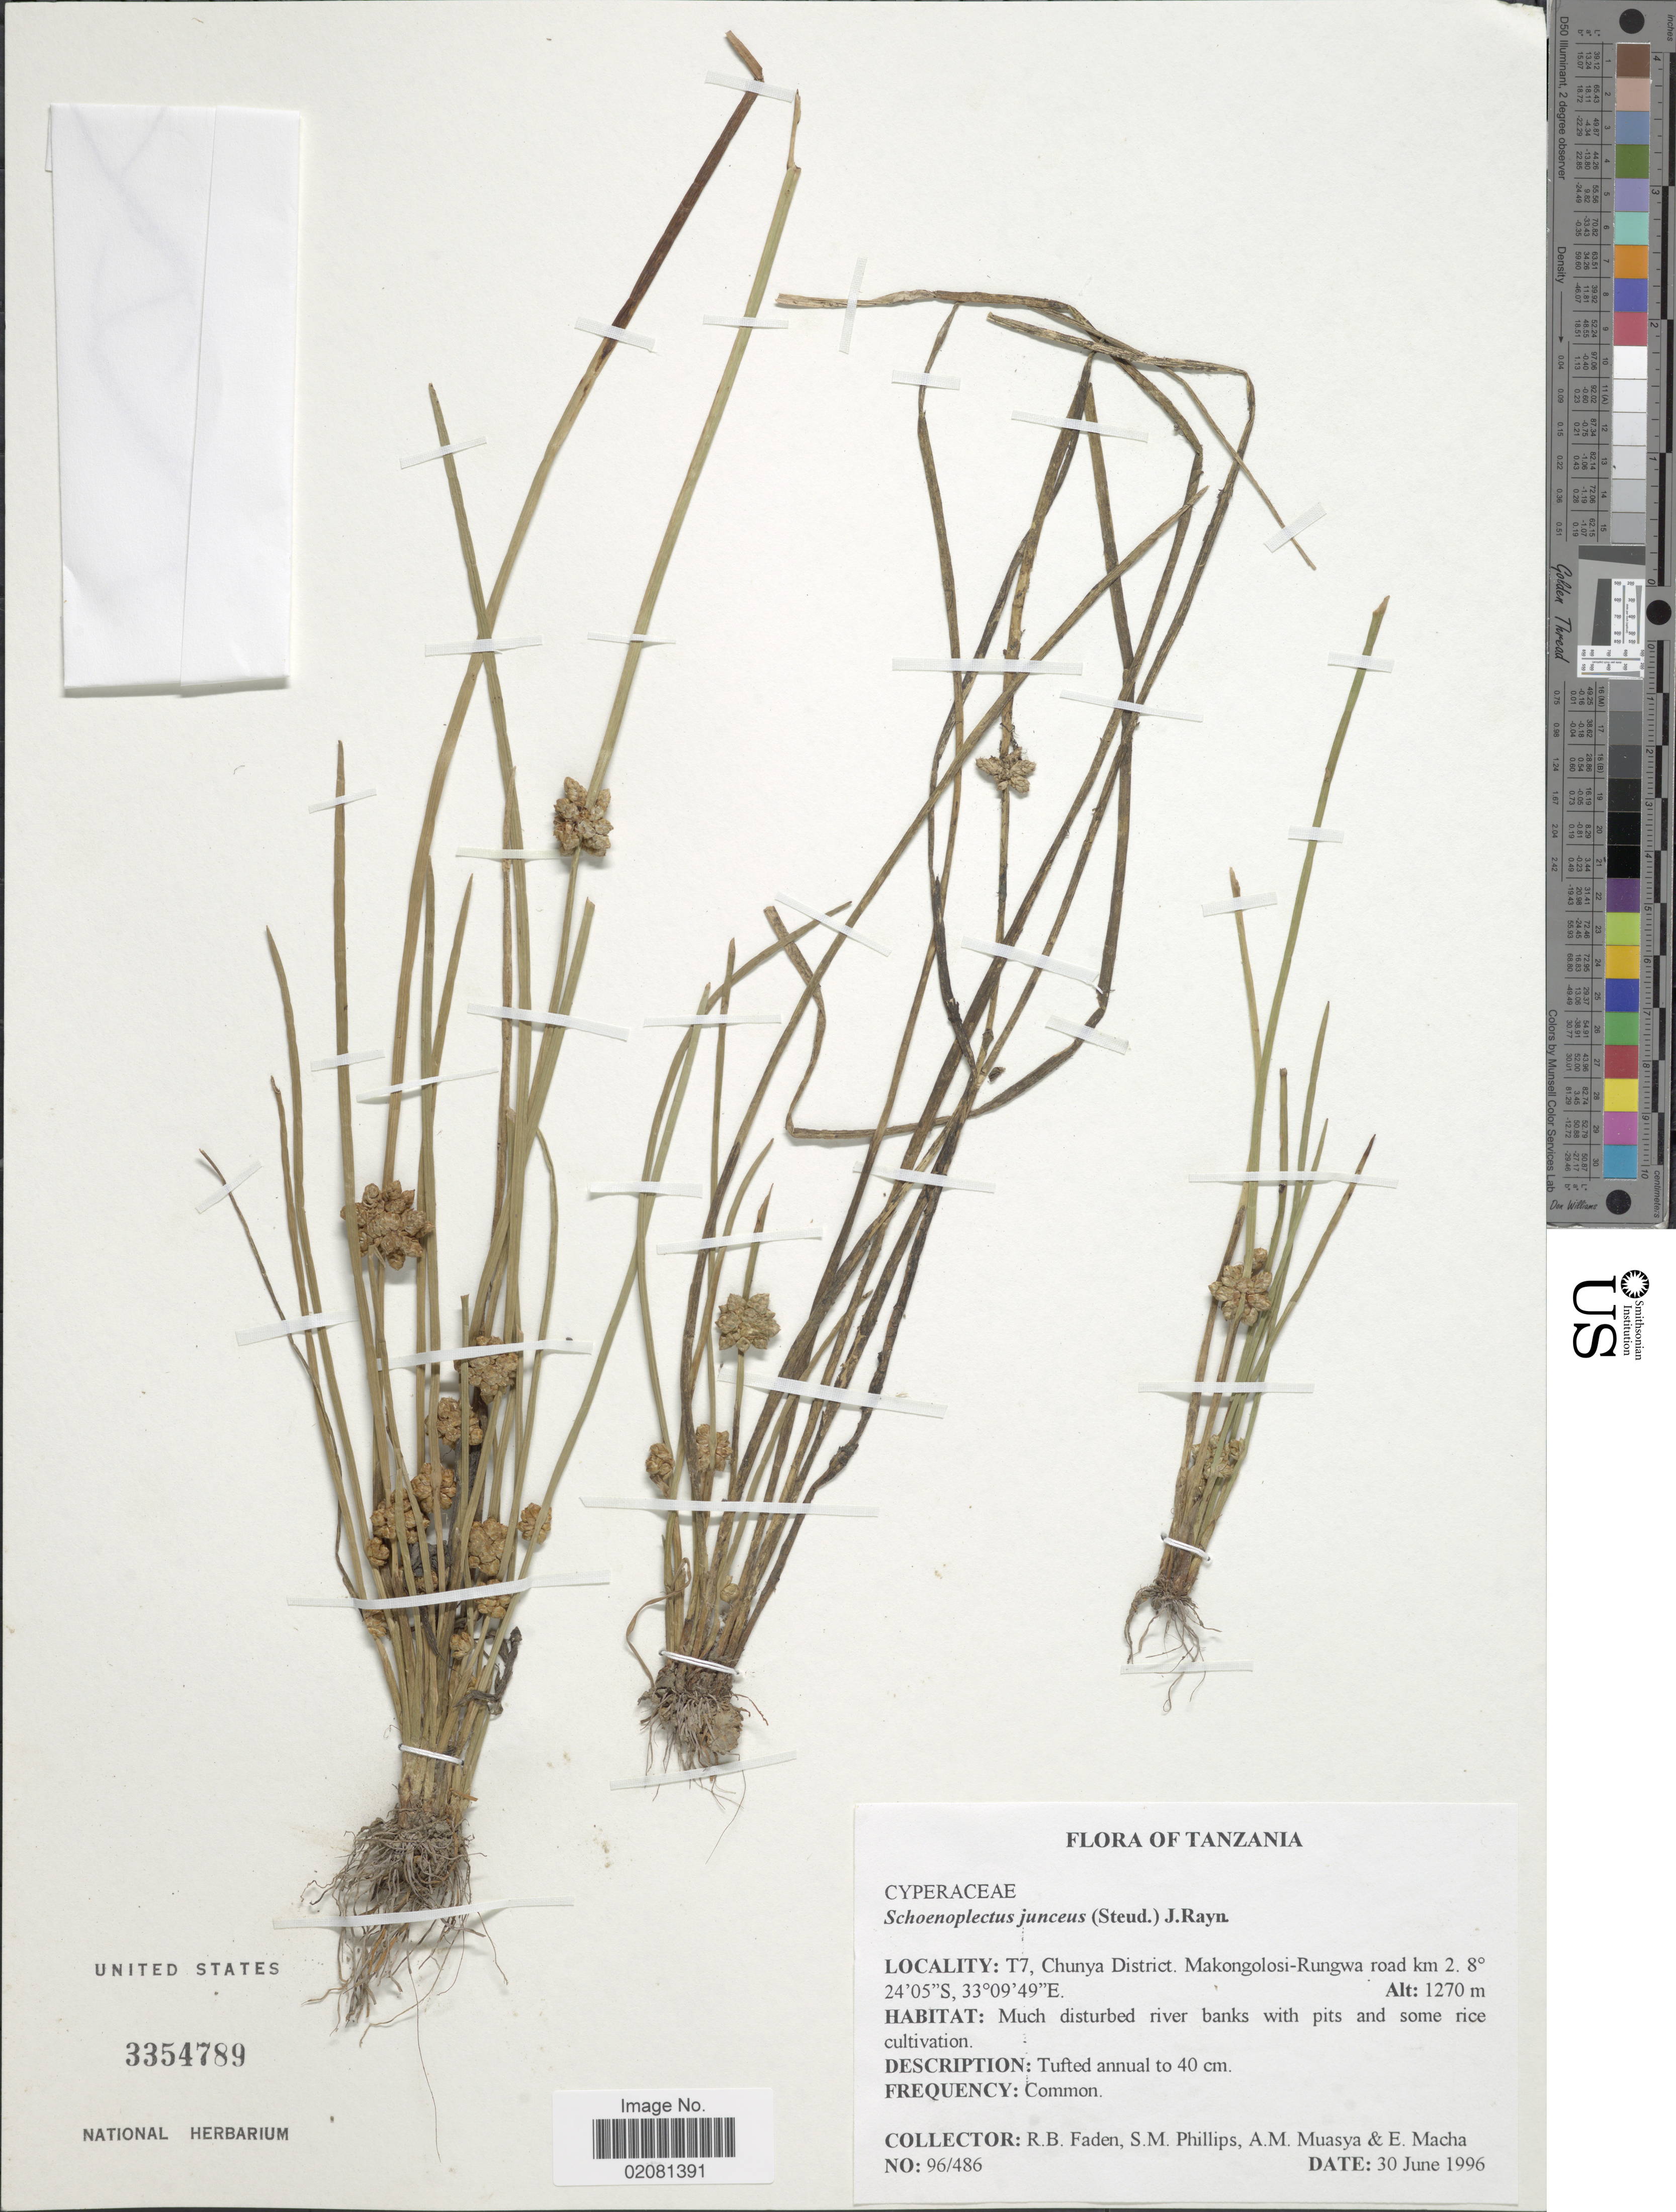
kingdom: Plantae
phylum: Tracheophyta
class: Liliopsida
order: Poales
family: Cyperaceae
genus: Schoenoplectus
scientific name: Schoenoplectus junceus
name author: (Willd.) J. Raynal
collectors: R. B. Faden, S. M. Phillips, A. Muasya & E. Macha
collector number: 96/486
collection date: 1996-06-30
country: Tanzania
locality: T7, Chunya District. Makongolosi-Rungwa road km 2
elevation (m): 1270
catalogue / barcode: US 3354789